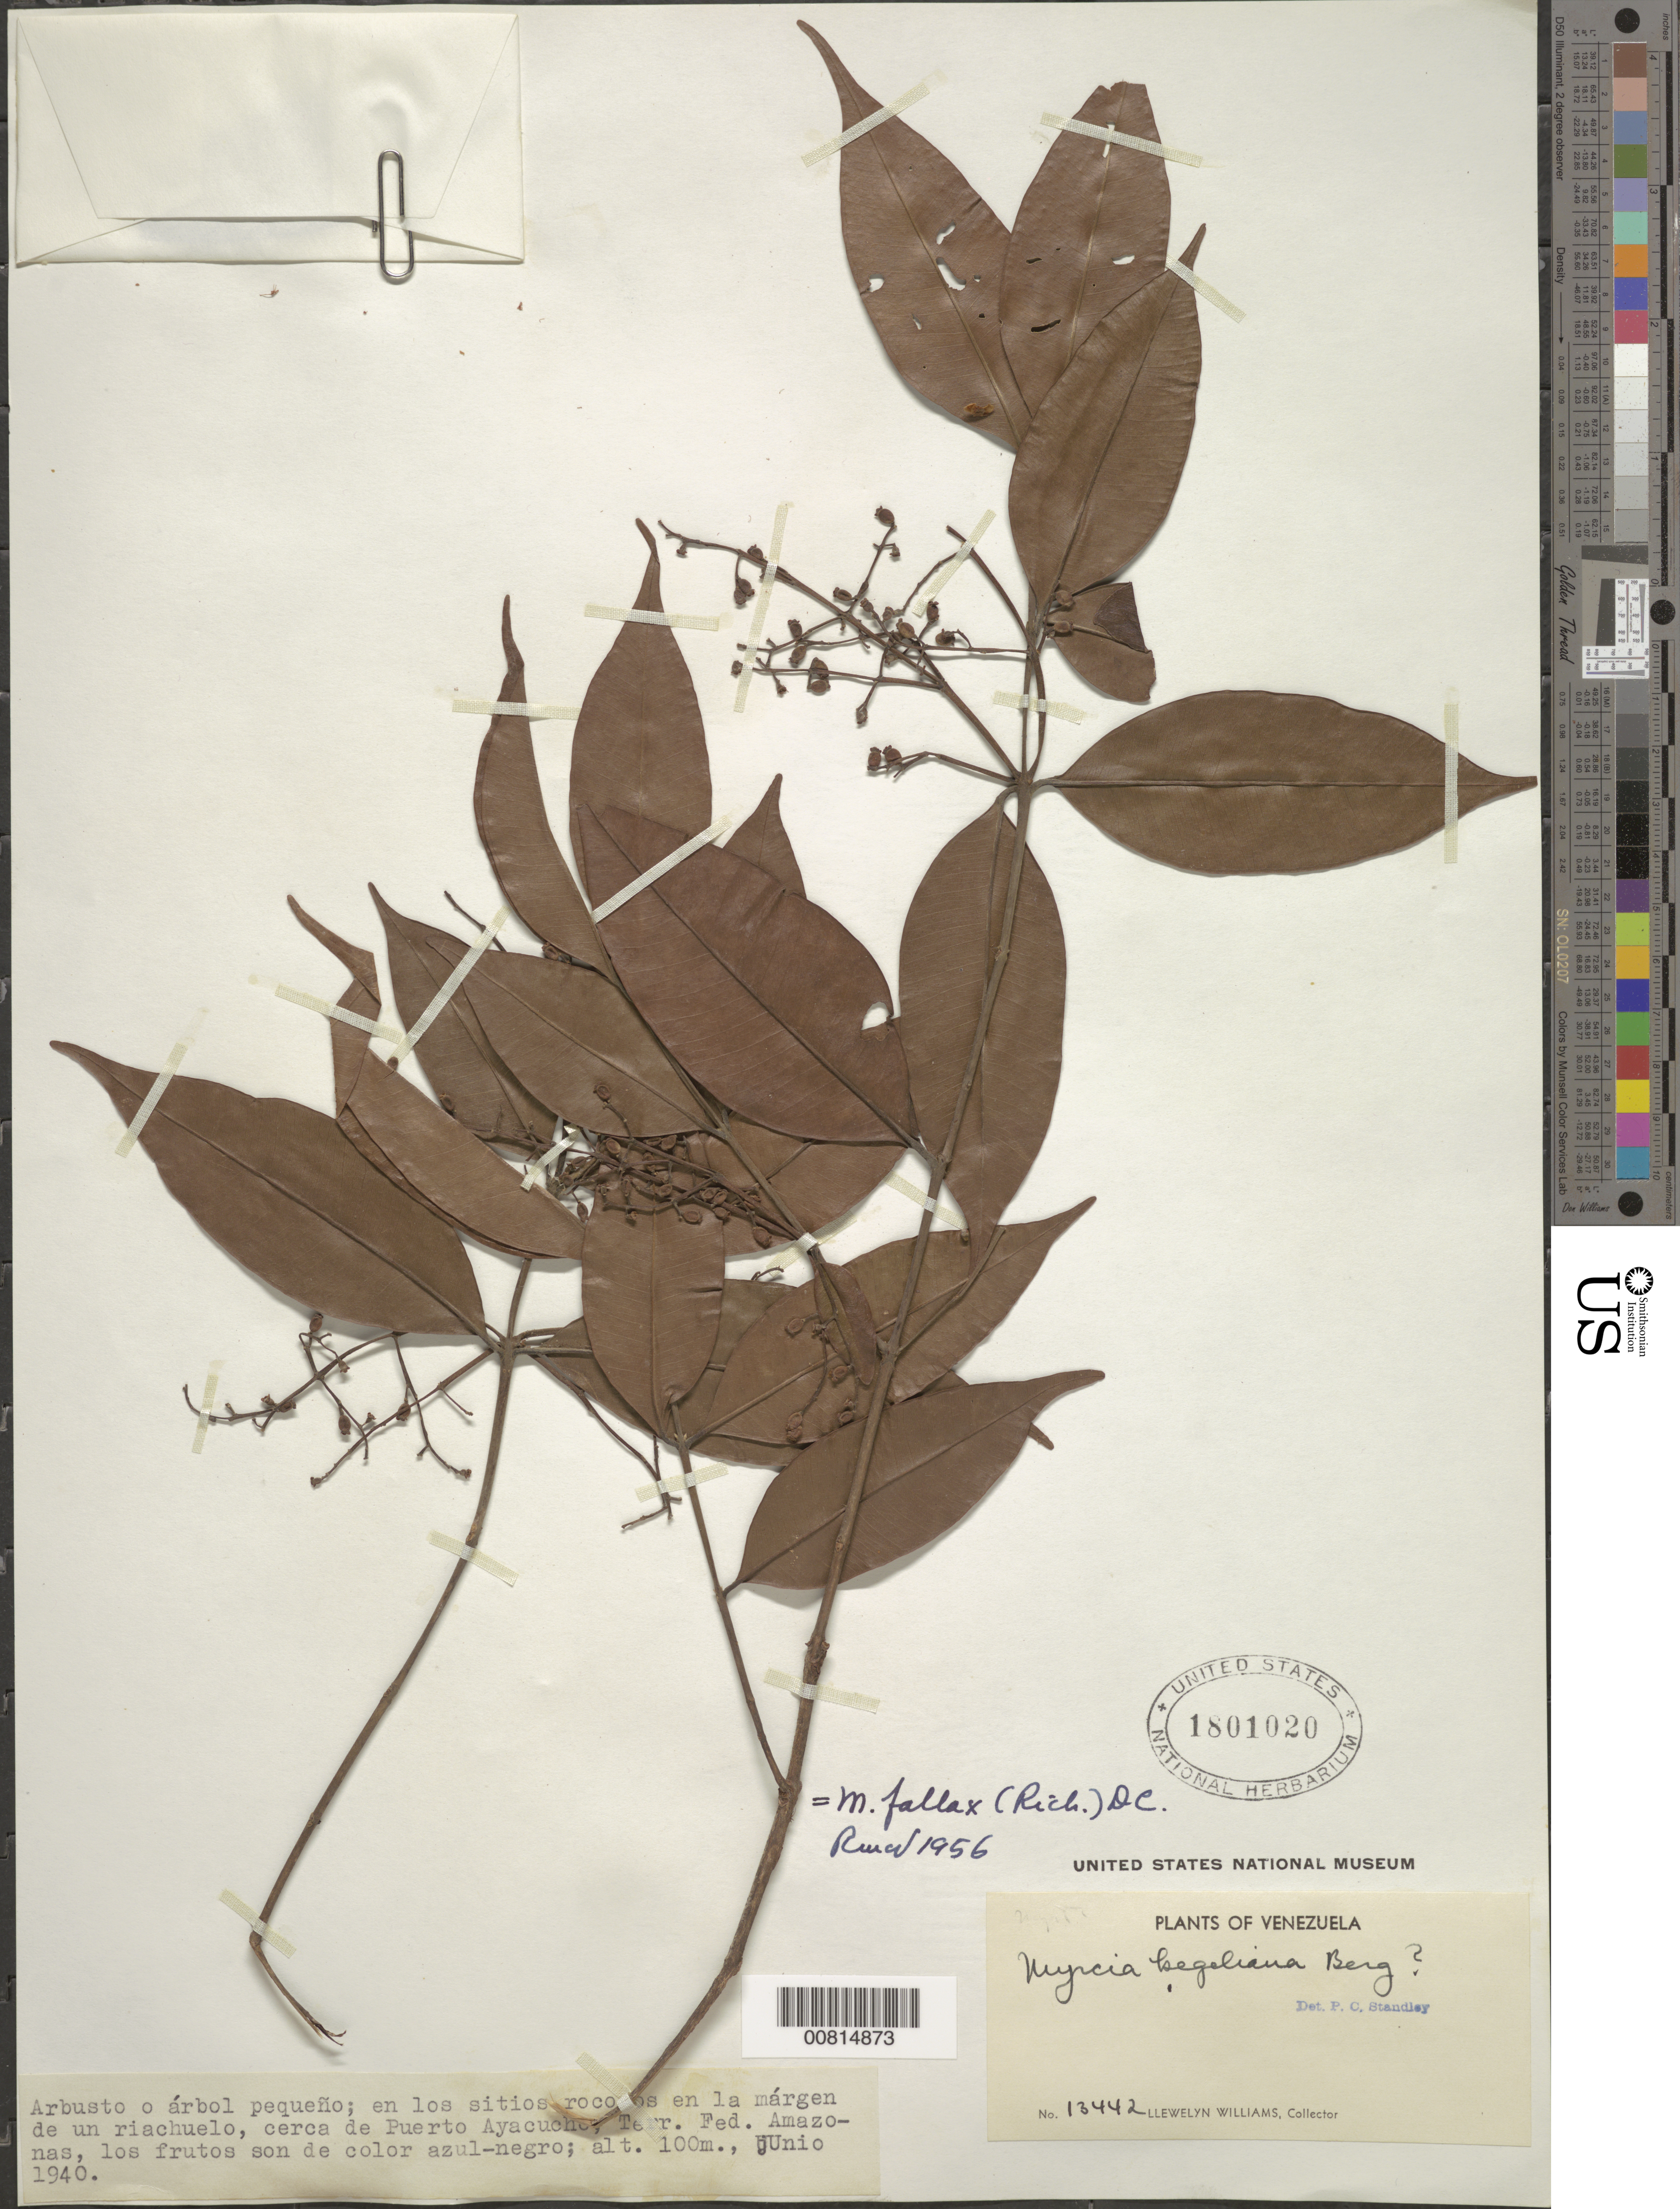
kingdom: Plantae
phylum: Tracheophyta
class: Magnoliopsida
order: Myrtales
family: Myrtaceae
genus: Myrcia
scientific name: Myrcia fallax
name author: (Rich.) DC.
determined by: McVaugh, R.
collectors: Ll. Williams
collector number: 13442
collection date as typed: Jun-40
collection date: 1940-06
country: Venezuela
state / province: Amazonas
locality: Puerto Ayacucho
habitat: Sitios rocosos en la margen de un riachuelo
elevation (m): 100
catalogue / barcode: US 1801020